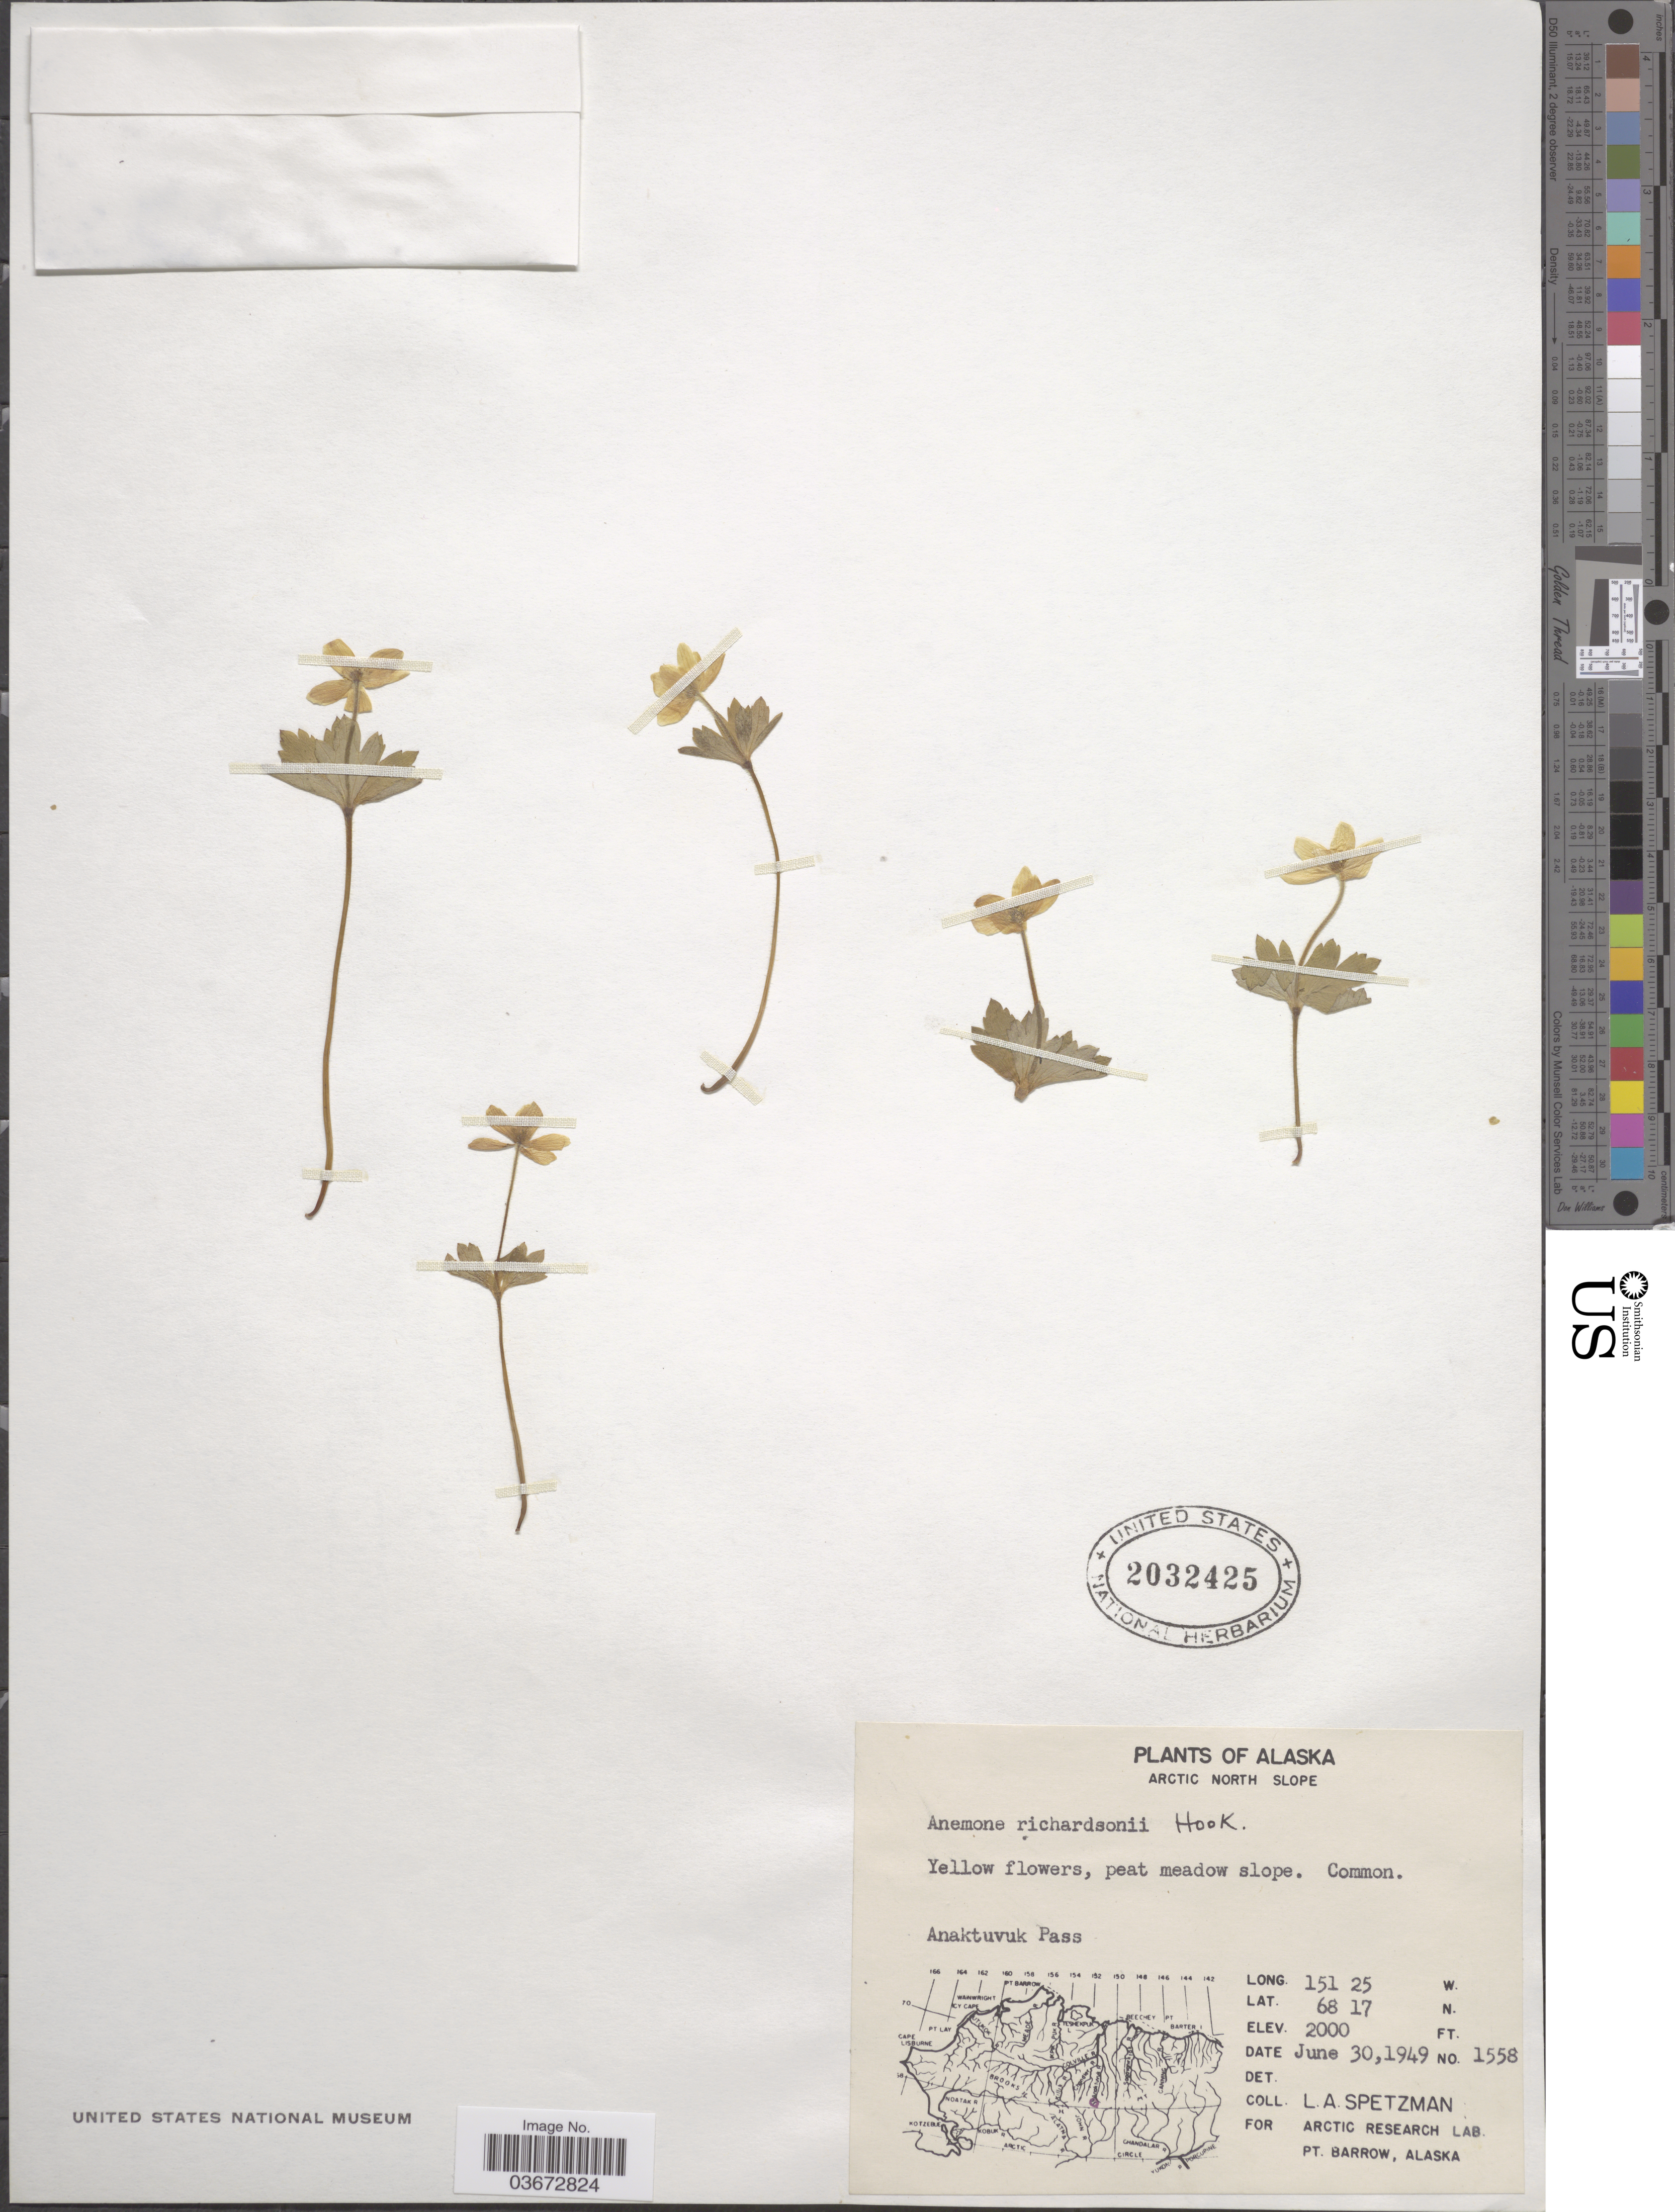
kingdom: Plantae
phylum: Tracheophyta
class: Magnoliopsida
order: Ranunculales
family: Ranunculaceae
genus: Anemone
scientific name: Anemone richardsonii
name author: Hook.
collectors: L. Spetzman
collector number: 1558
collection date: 1949-06-30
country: United States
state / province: Alaska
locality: Arctic North Slope. Anaktuvuk Pass.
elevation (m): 610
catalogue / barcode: US 2032425